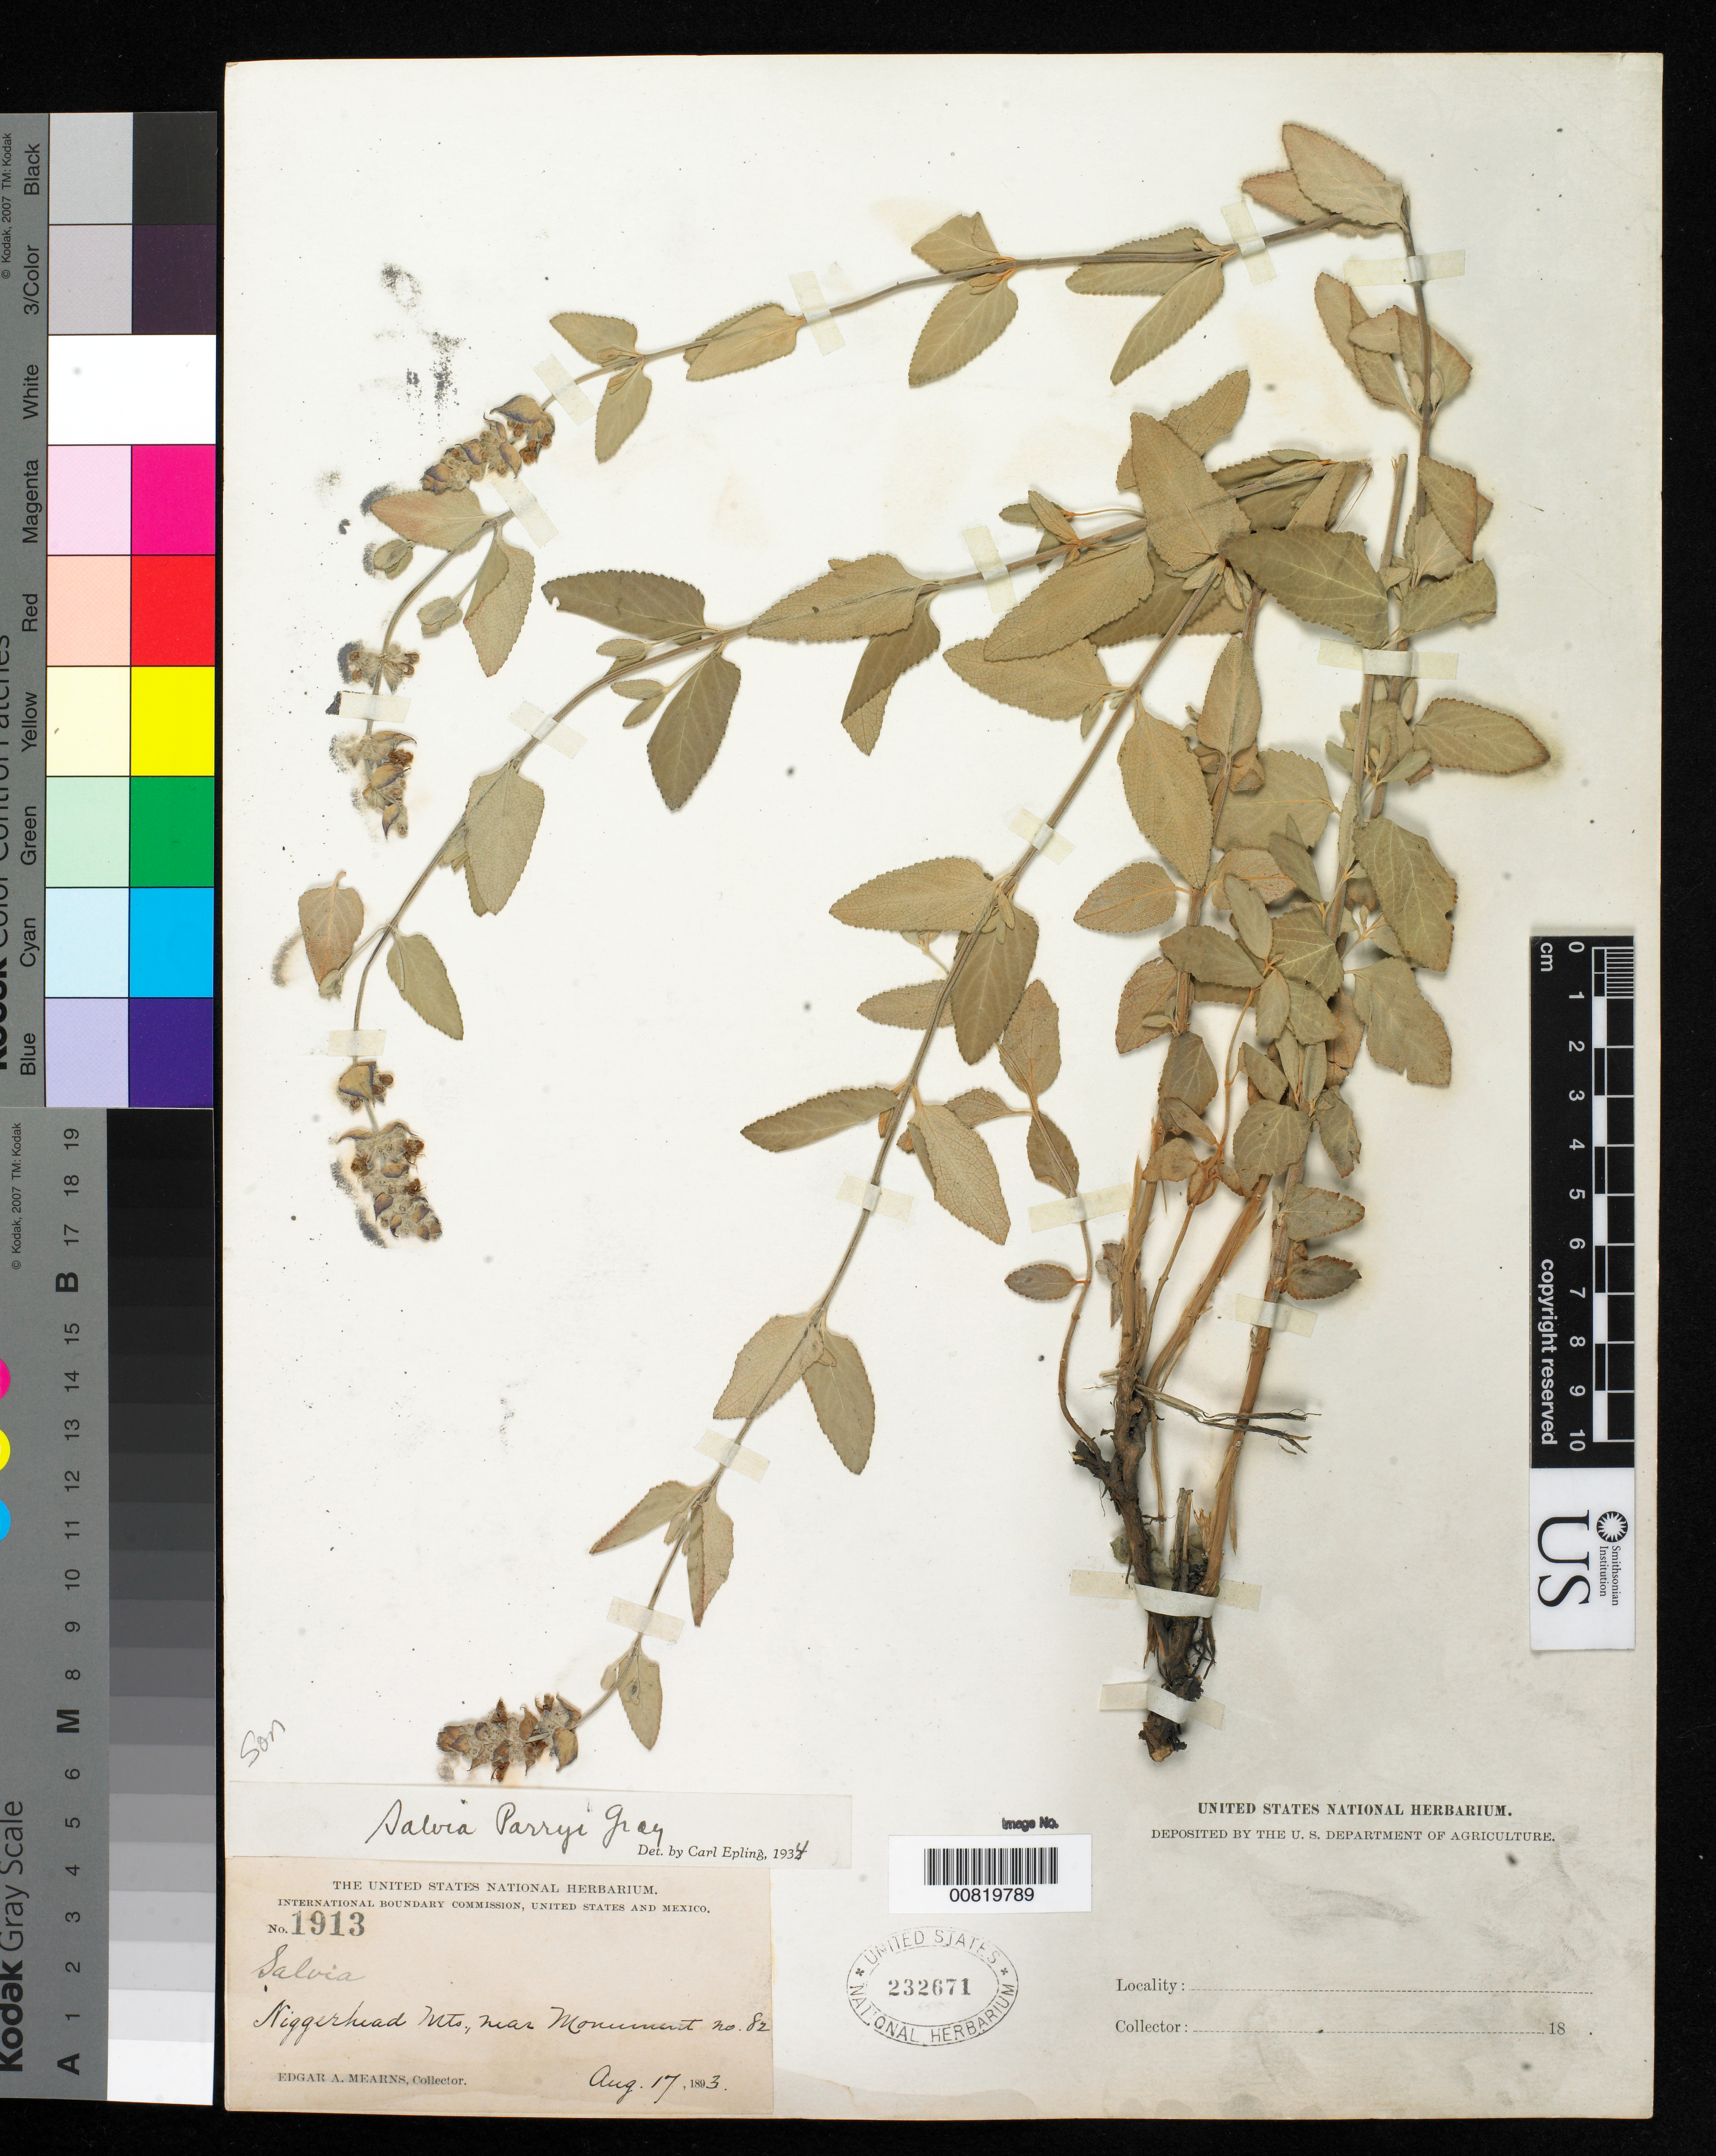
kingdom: Plantae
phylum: Tracheophyta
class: Magnoliopsida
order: Lamiales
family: Lamiaceae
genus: Salvia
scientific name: Salvia parryi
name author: A. Gray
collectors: E. A. Mearns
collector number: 1913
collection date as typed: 17 Aug 1893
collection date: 1893-08-17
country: Mexico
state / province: Sonora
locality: Niggerhead Mts., near Monument no. 82.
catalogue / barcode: US 232671